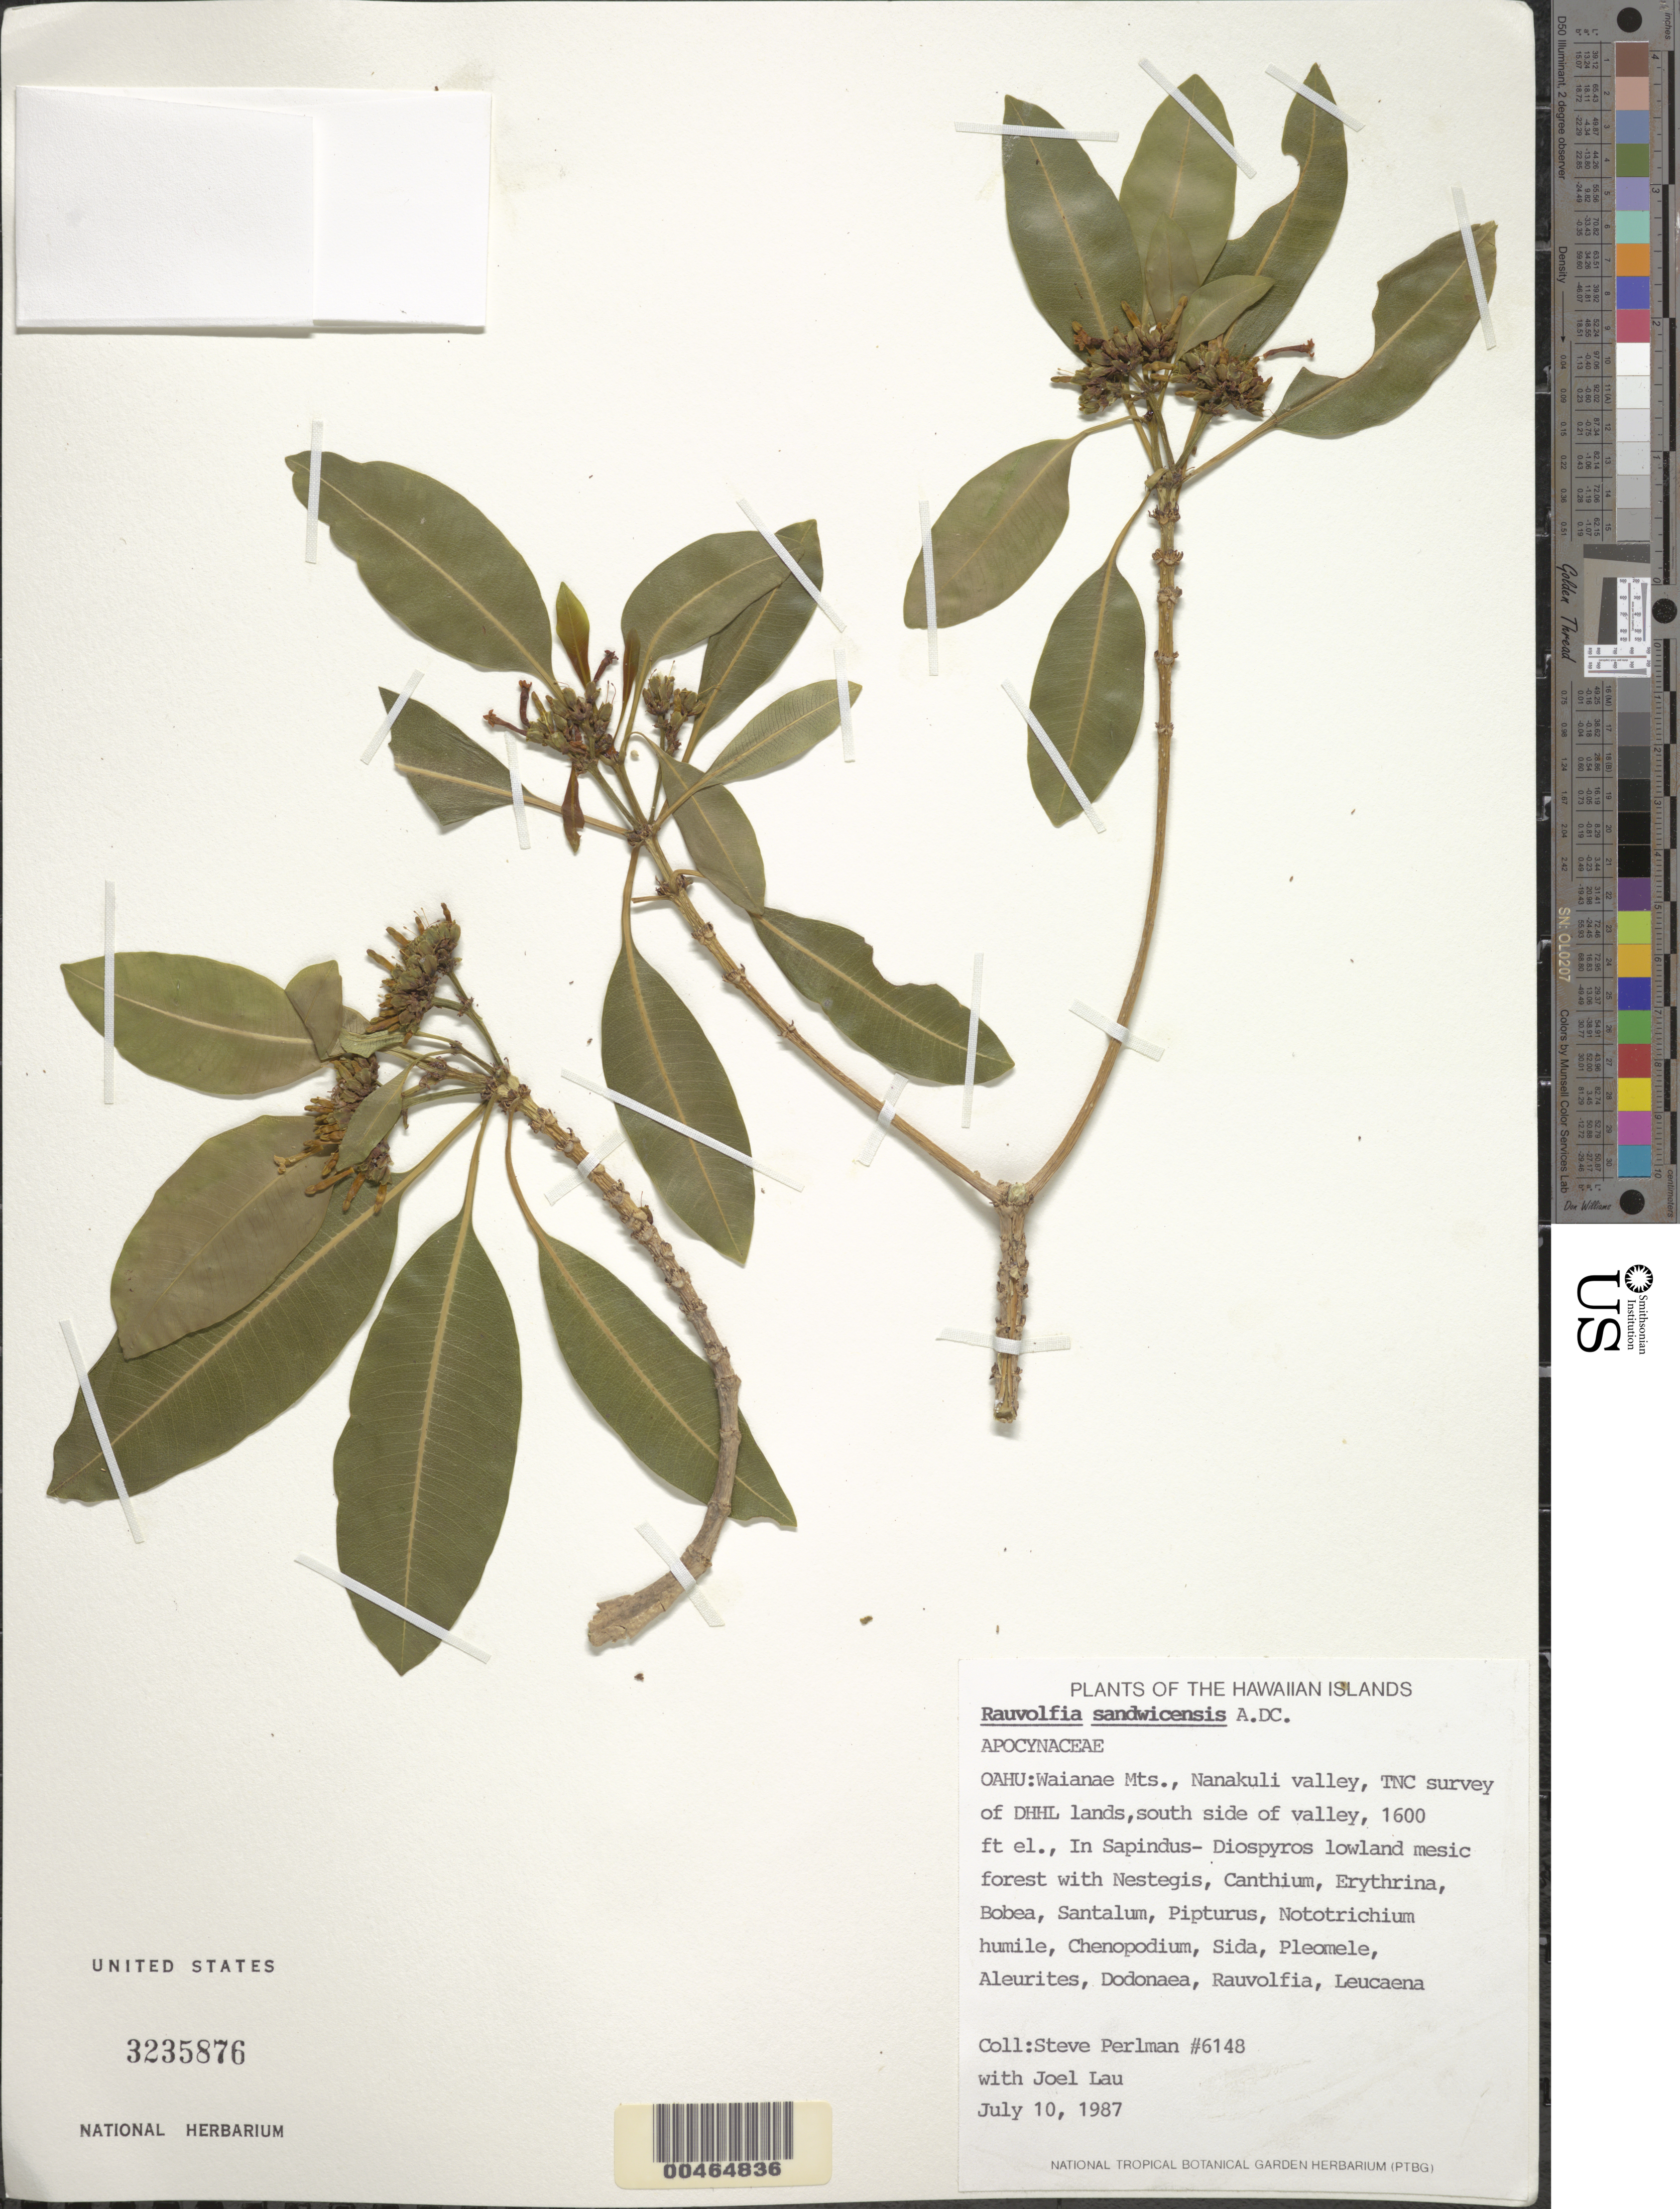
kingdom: Plantae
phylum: Tracheophyta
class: Magnoliopsida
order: Gentianales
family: Apocynaceae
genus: Rauvolfia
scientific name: Rauvolfia sandwicensis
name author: A. DC.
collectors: S. P. Perlman & J. Lau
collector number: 6148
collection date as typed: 10 Jul 1987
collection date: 1987-07-10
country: United States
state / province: Hawaii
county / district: Honolulu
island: Oahu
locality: Waianae Mts., Nanakuli Valley, TNC survey of DHHL lands, S side of valley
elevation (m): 488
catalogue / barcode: US 3235876